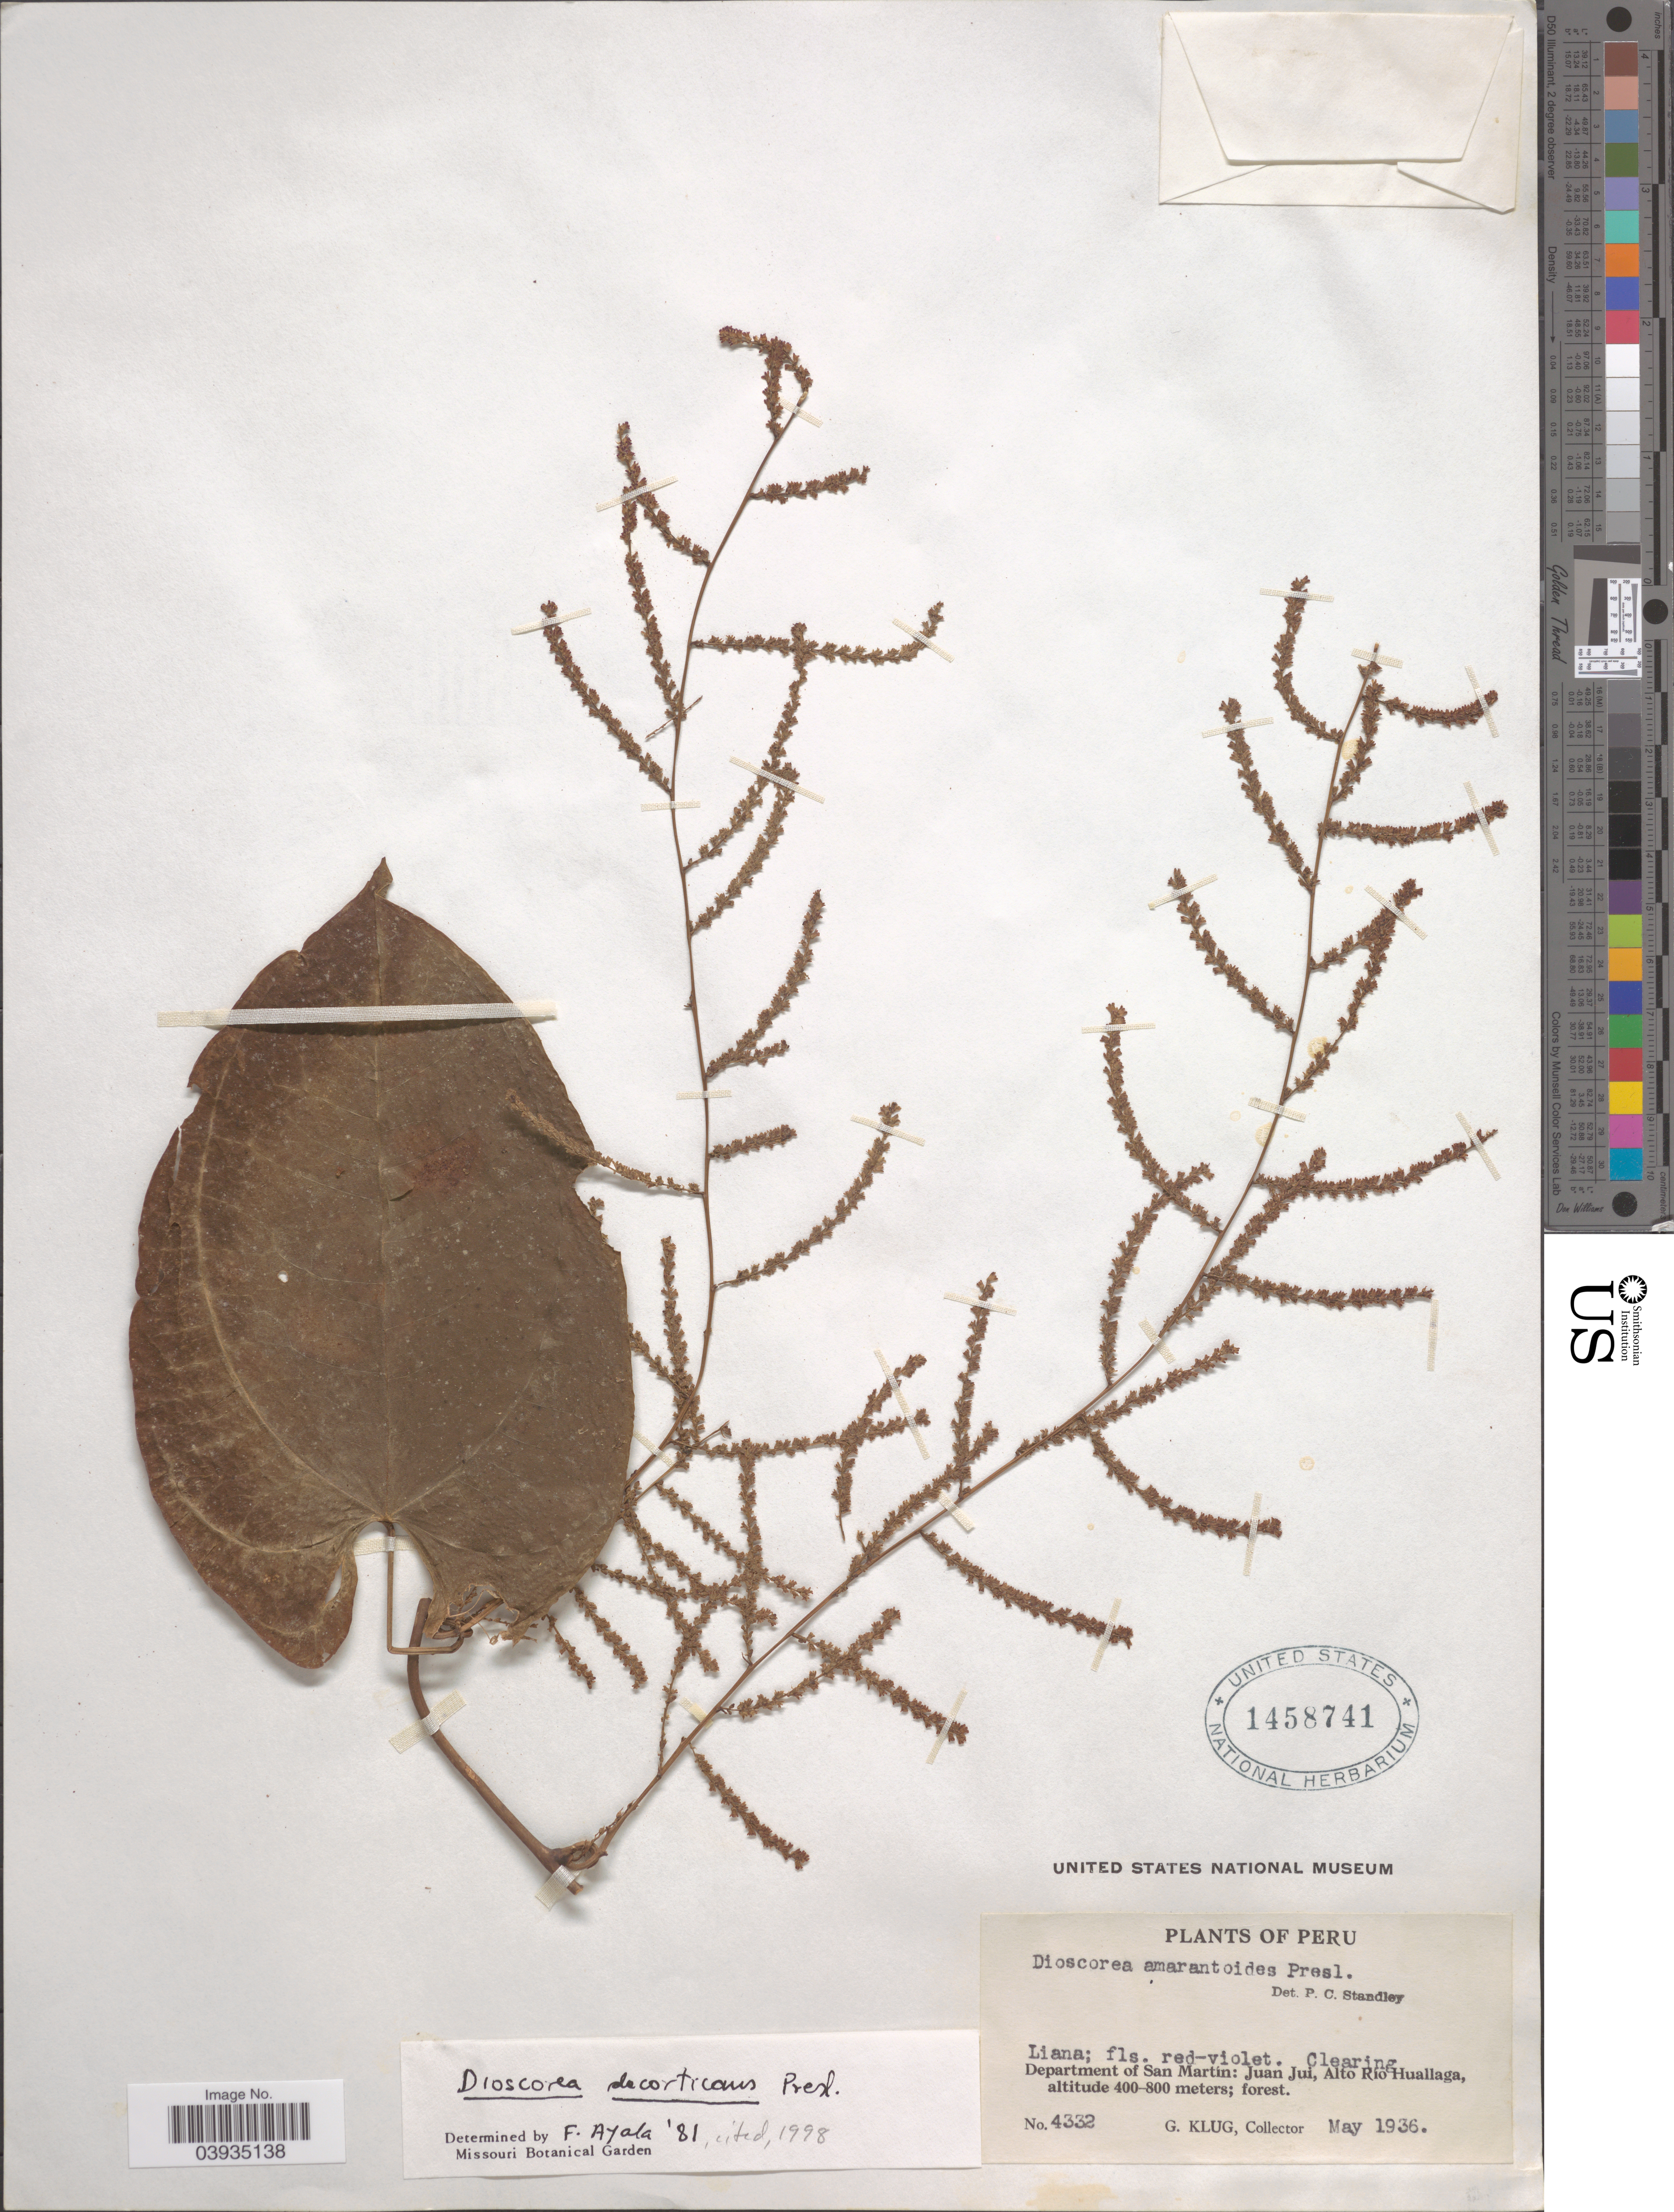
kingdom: Plantae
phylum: Tracheophyta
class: Liliopsida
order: Dioscoreales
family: Dioscoreaceae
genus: Dioscorea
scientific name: Dioscorea decorticans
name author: C. Presl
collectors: G. Klug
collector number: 4332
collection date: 1936-05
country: Peru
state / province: San Martín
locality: Department of San Martin: Juan Jui, Alto Rio Huallaga.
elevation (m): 400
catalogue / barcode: US 1458741